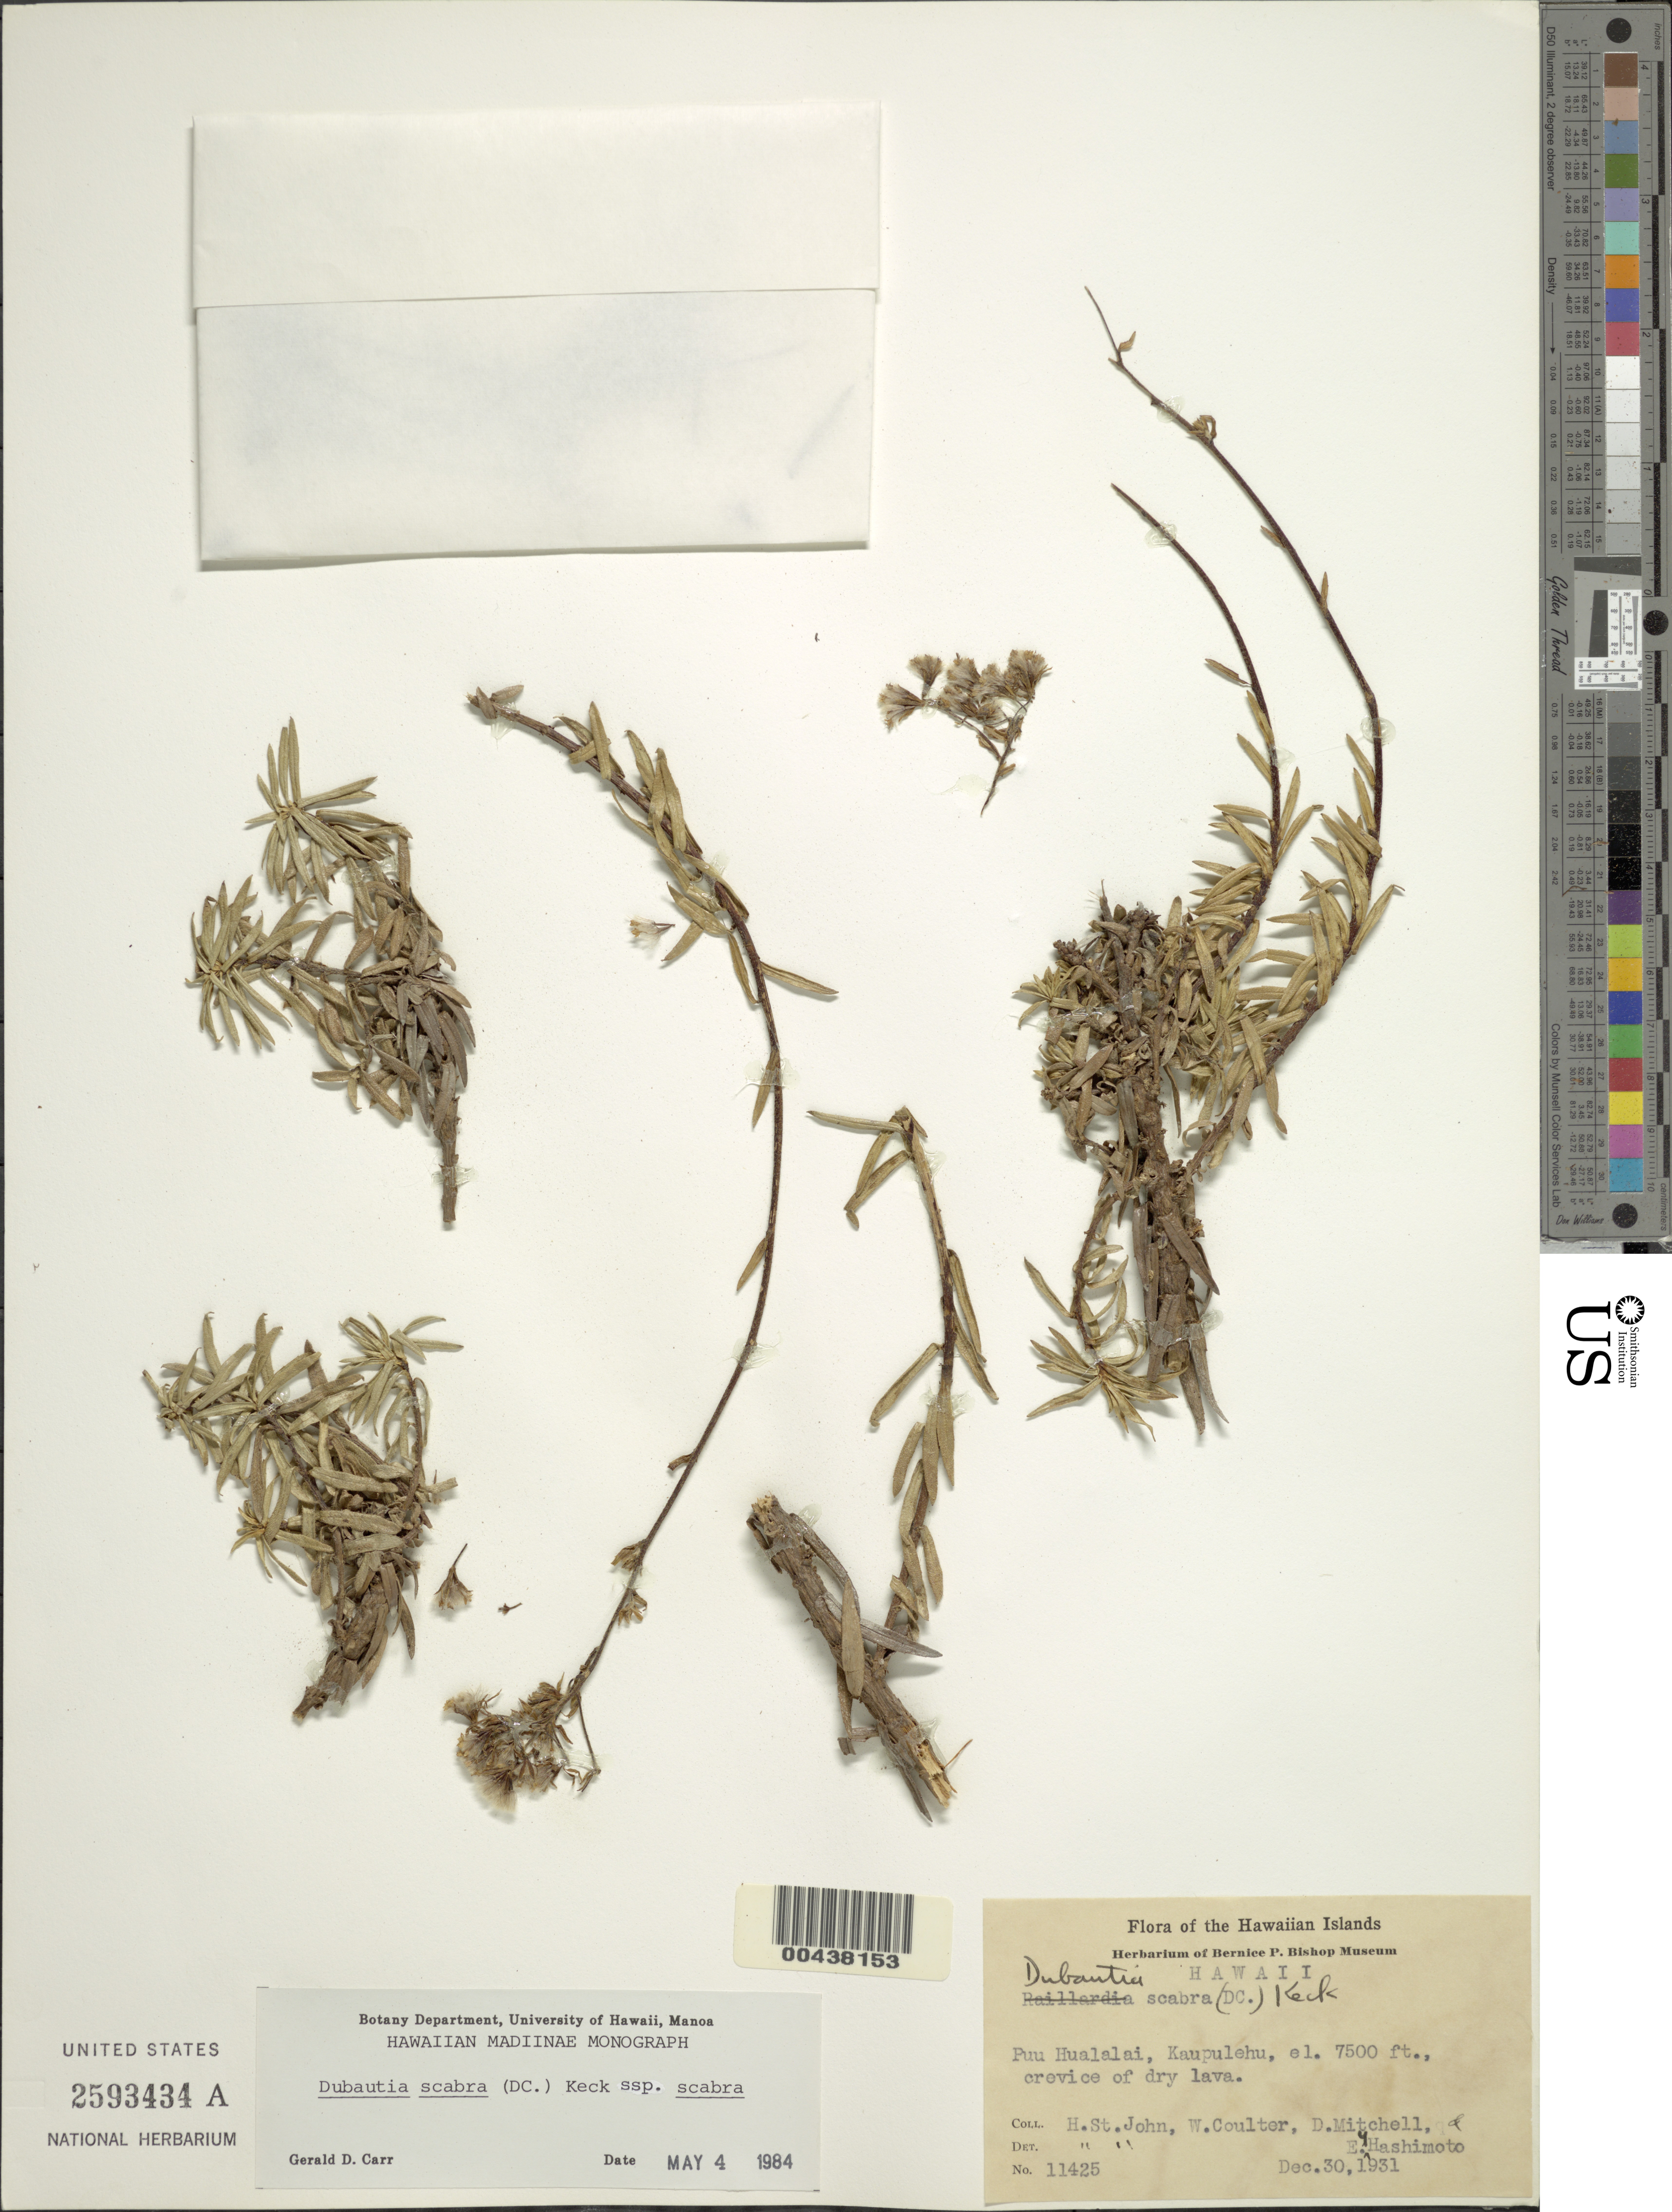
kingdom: Plantae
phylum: Tracheophyta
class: Magnoliopsida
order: Asterales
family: Asteraceae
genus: Dubautia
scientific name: Dubautia scabra subsp. scabra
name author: (DC.) D.D. Keck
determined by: Carr, G. D.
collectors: H. St. John, J. W. Coulter, D. Mitchell & E. Hashimoto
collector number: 11425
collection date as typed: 30 Dec 1931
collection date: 1931-12-30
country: United States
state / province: Hawaii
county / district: Hawaii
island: Hawaii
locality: Puu Hualalai, Kaupulehu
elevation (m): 2286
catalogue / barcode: US 2593434A